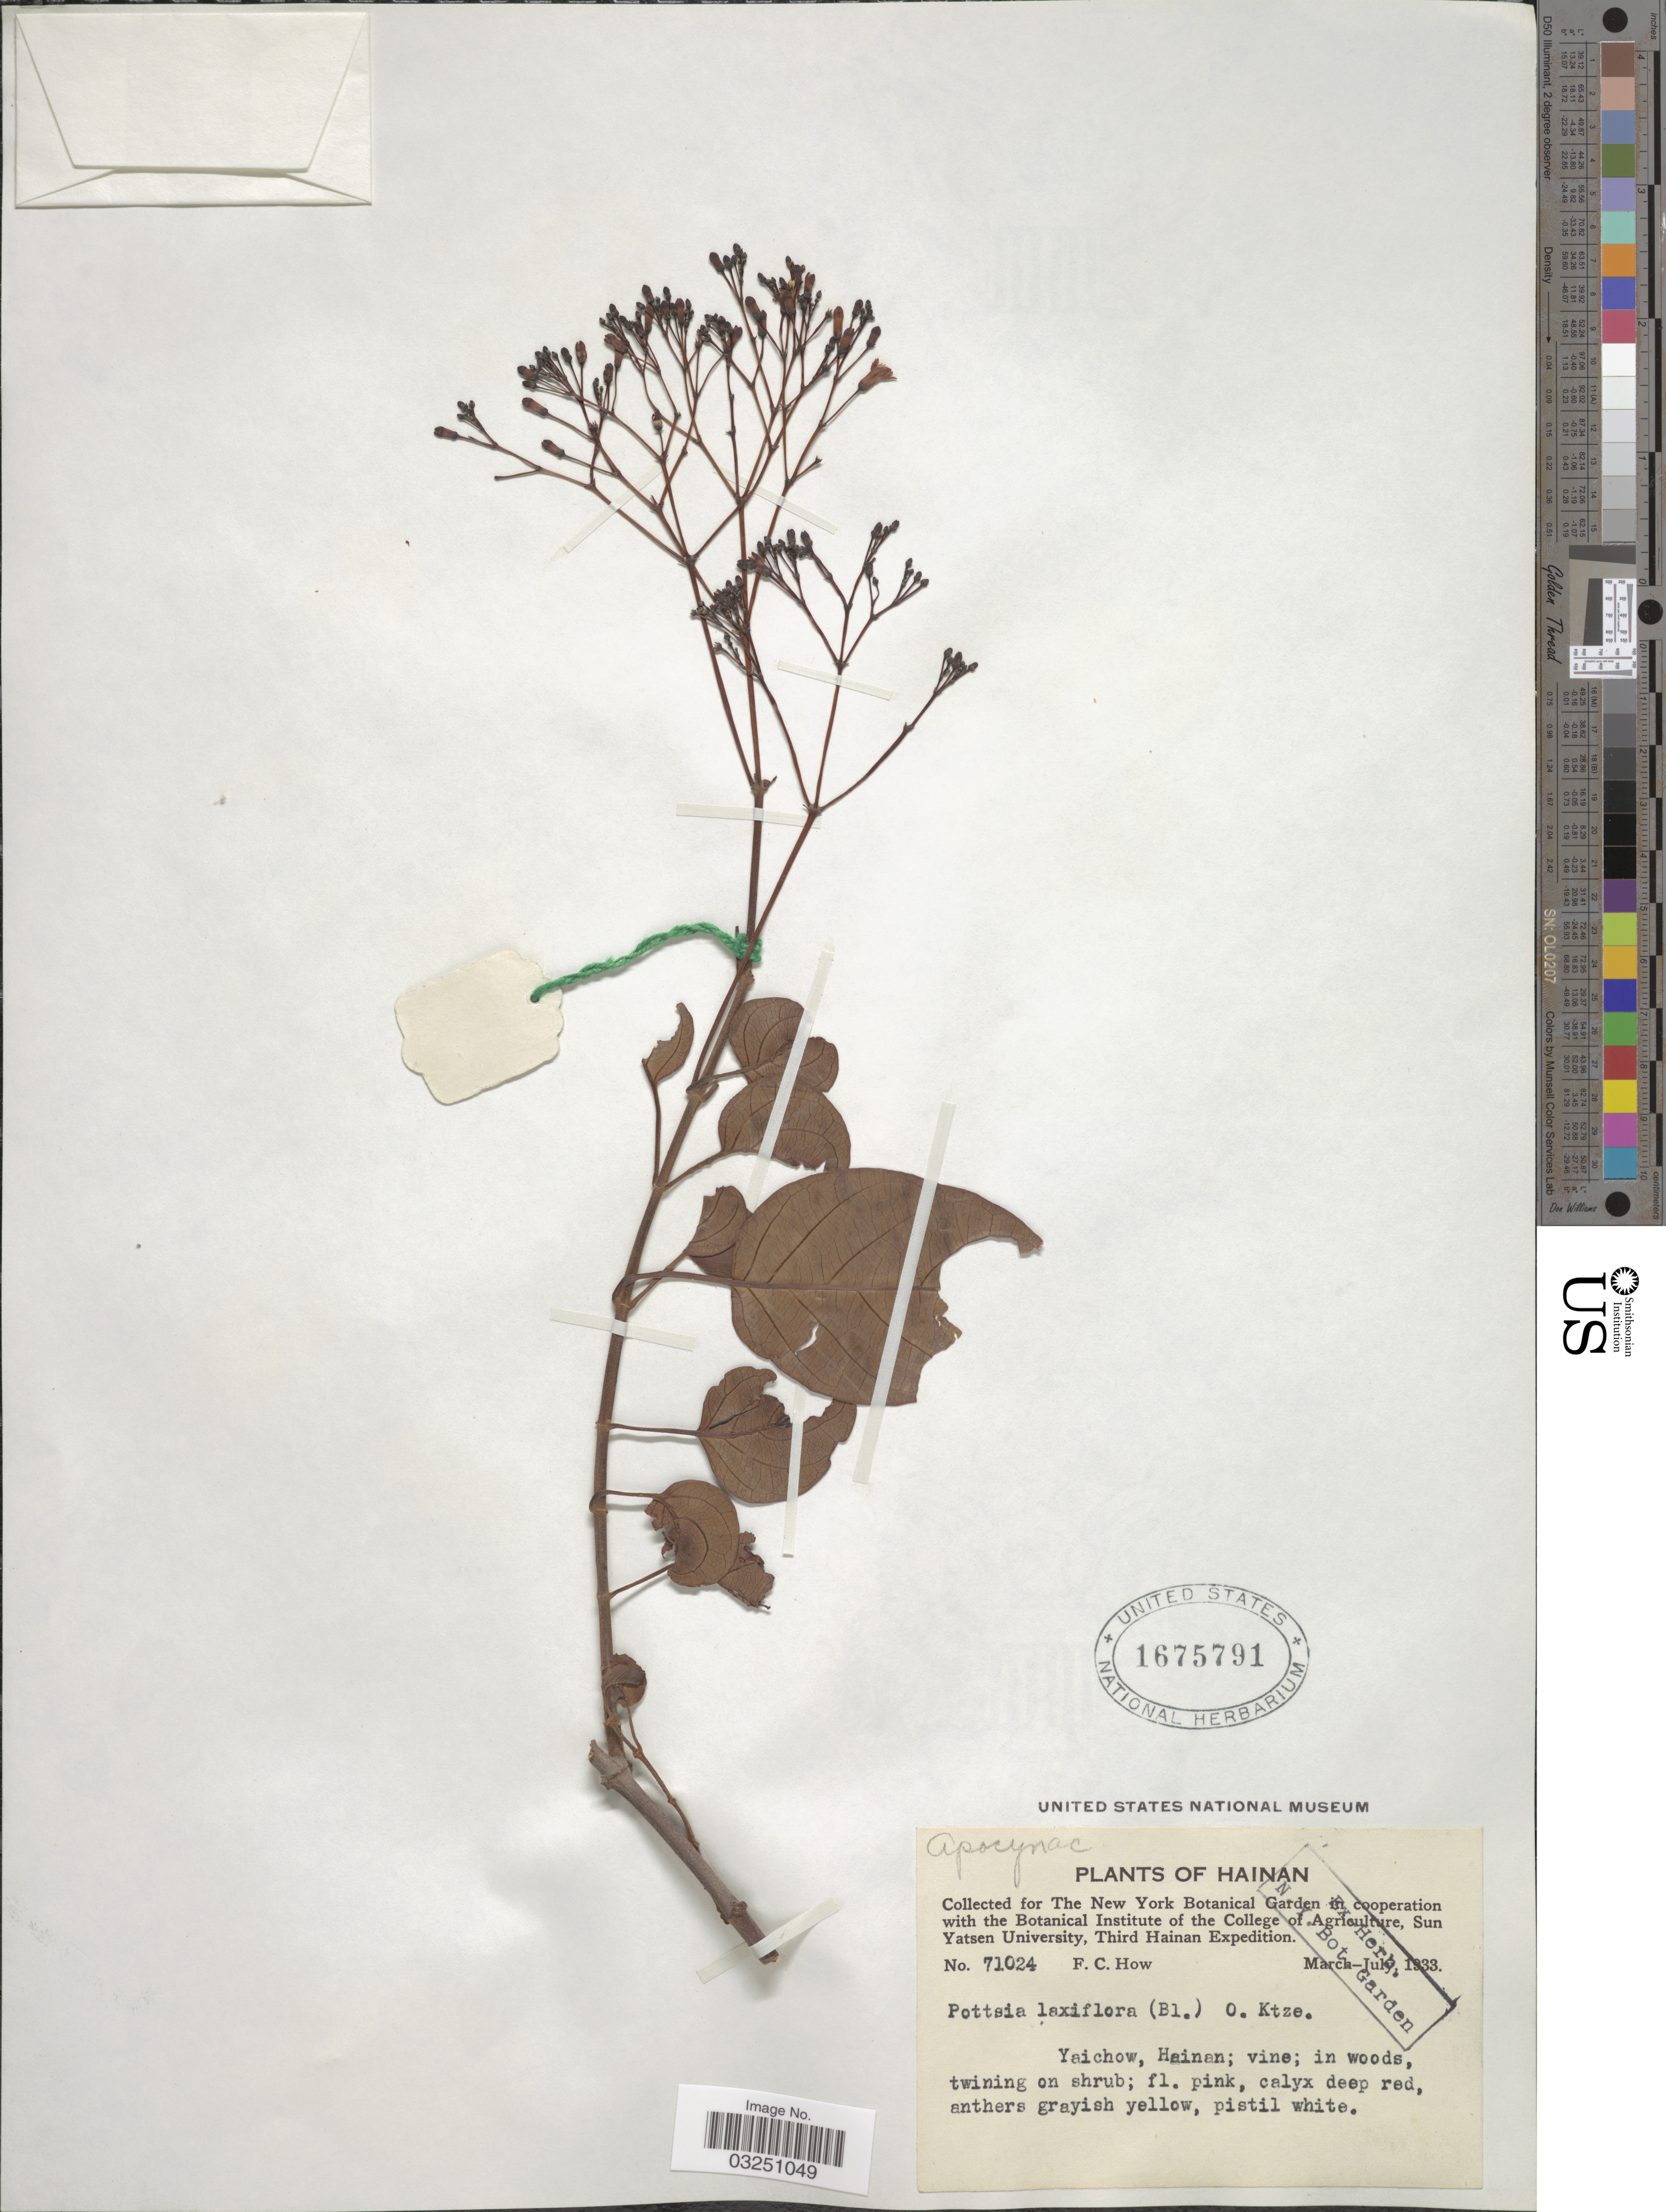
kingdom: Plantae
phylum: Tracheophyta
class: Magnoliopsida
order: Gentianales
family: Apocynaceae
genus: Pottsia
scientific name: Pottsia laxiflora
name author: (Blume) Kuntze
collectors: F. C. How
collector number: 71024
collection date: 1933-03/1933-07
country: China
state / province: Hainan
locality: Yaichow.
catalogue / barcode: US 1675791